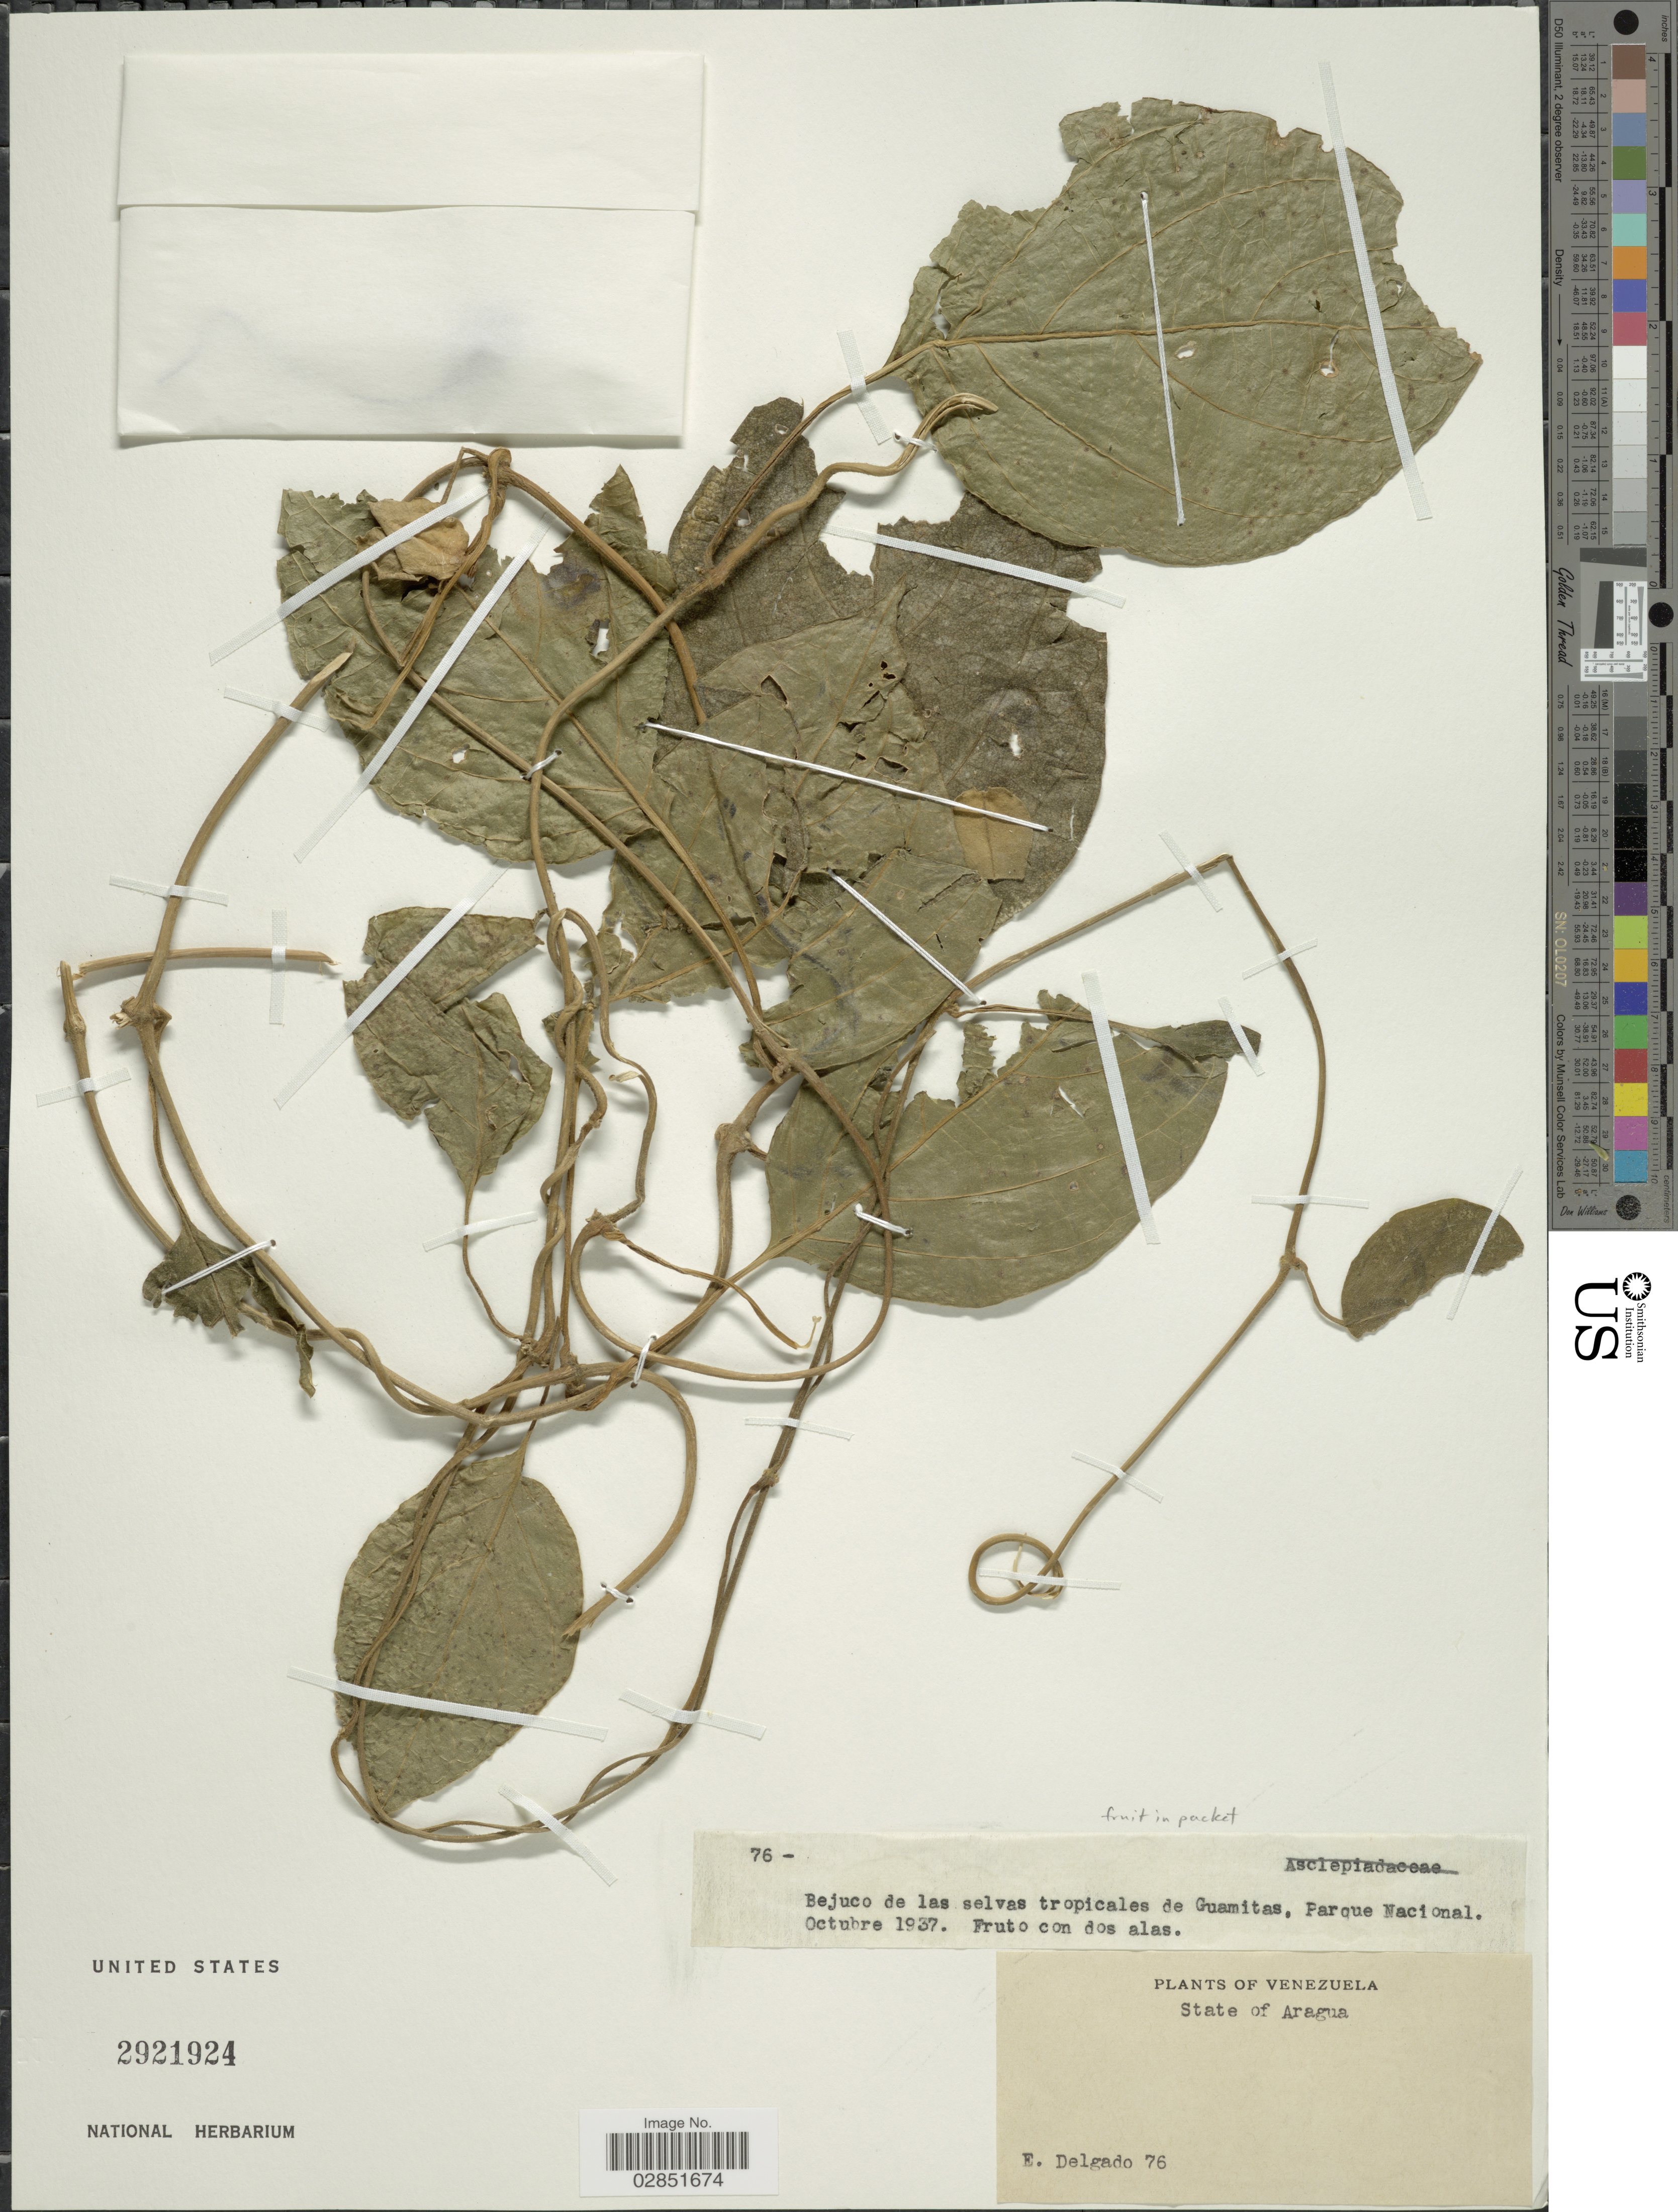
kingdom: Plantae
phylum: Tracheophyta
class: Magnoliopsida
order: Lamiales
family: Acanthaceae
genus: Mendoncia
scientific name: Mendoncia sp.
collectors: E. Delgado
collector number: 76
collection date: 1937-10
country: Venezuela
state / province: Aragua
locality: Bejuco de las selvas tropicales de Guamitas, Parque Nacional.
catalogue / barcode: US 2921924